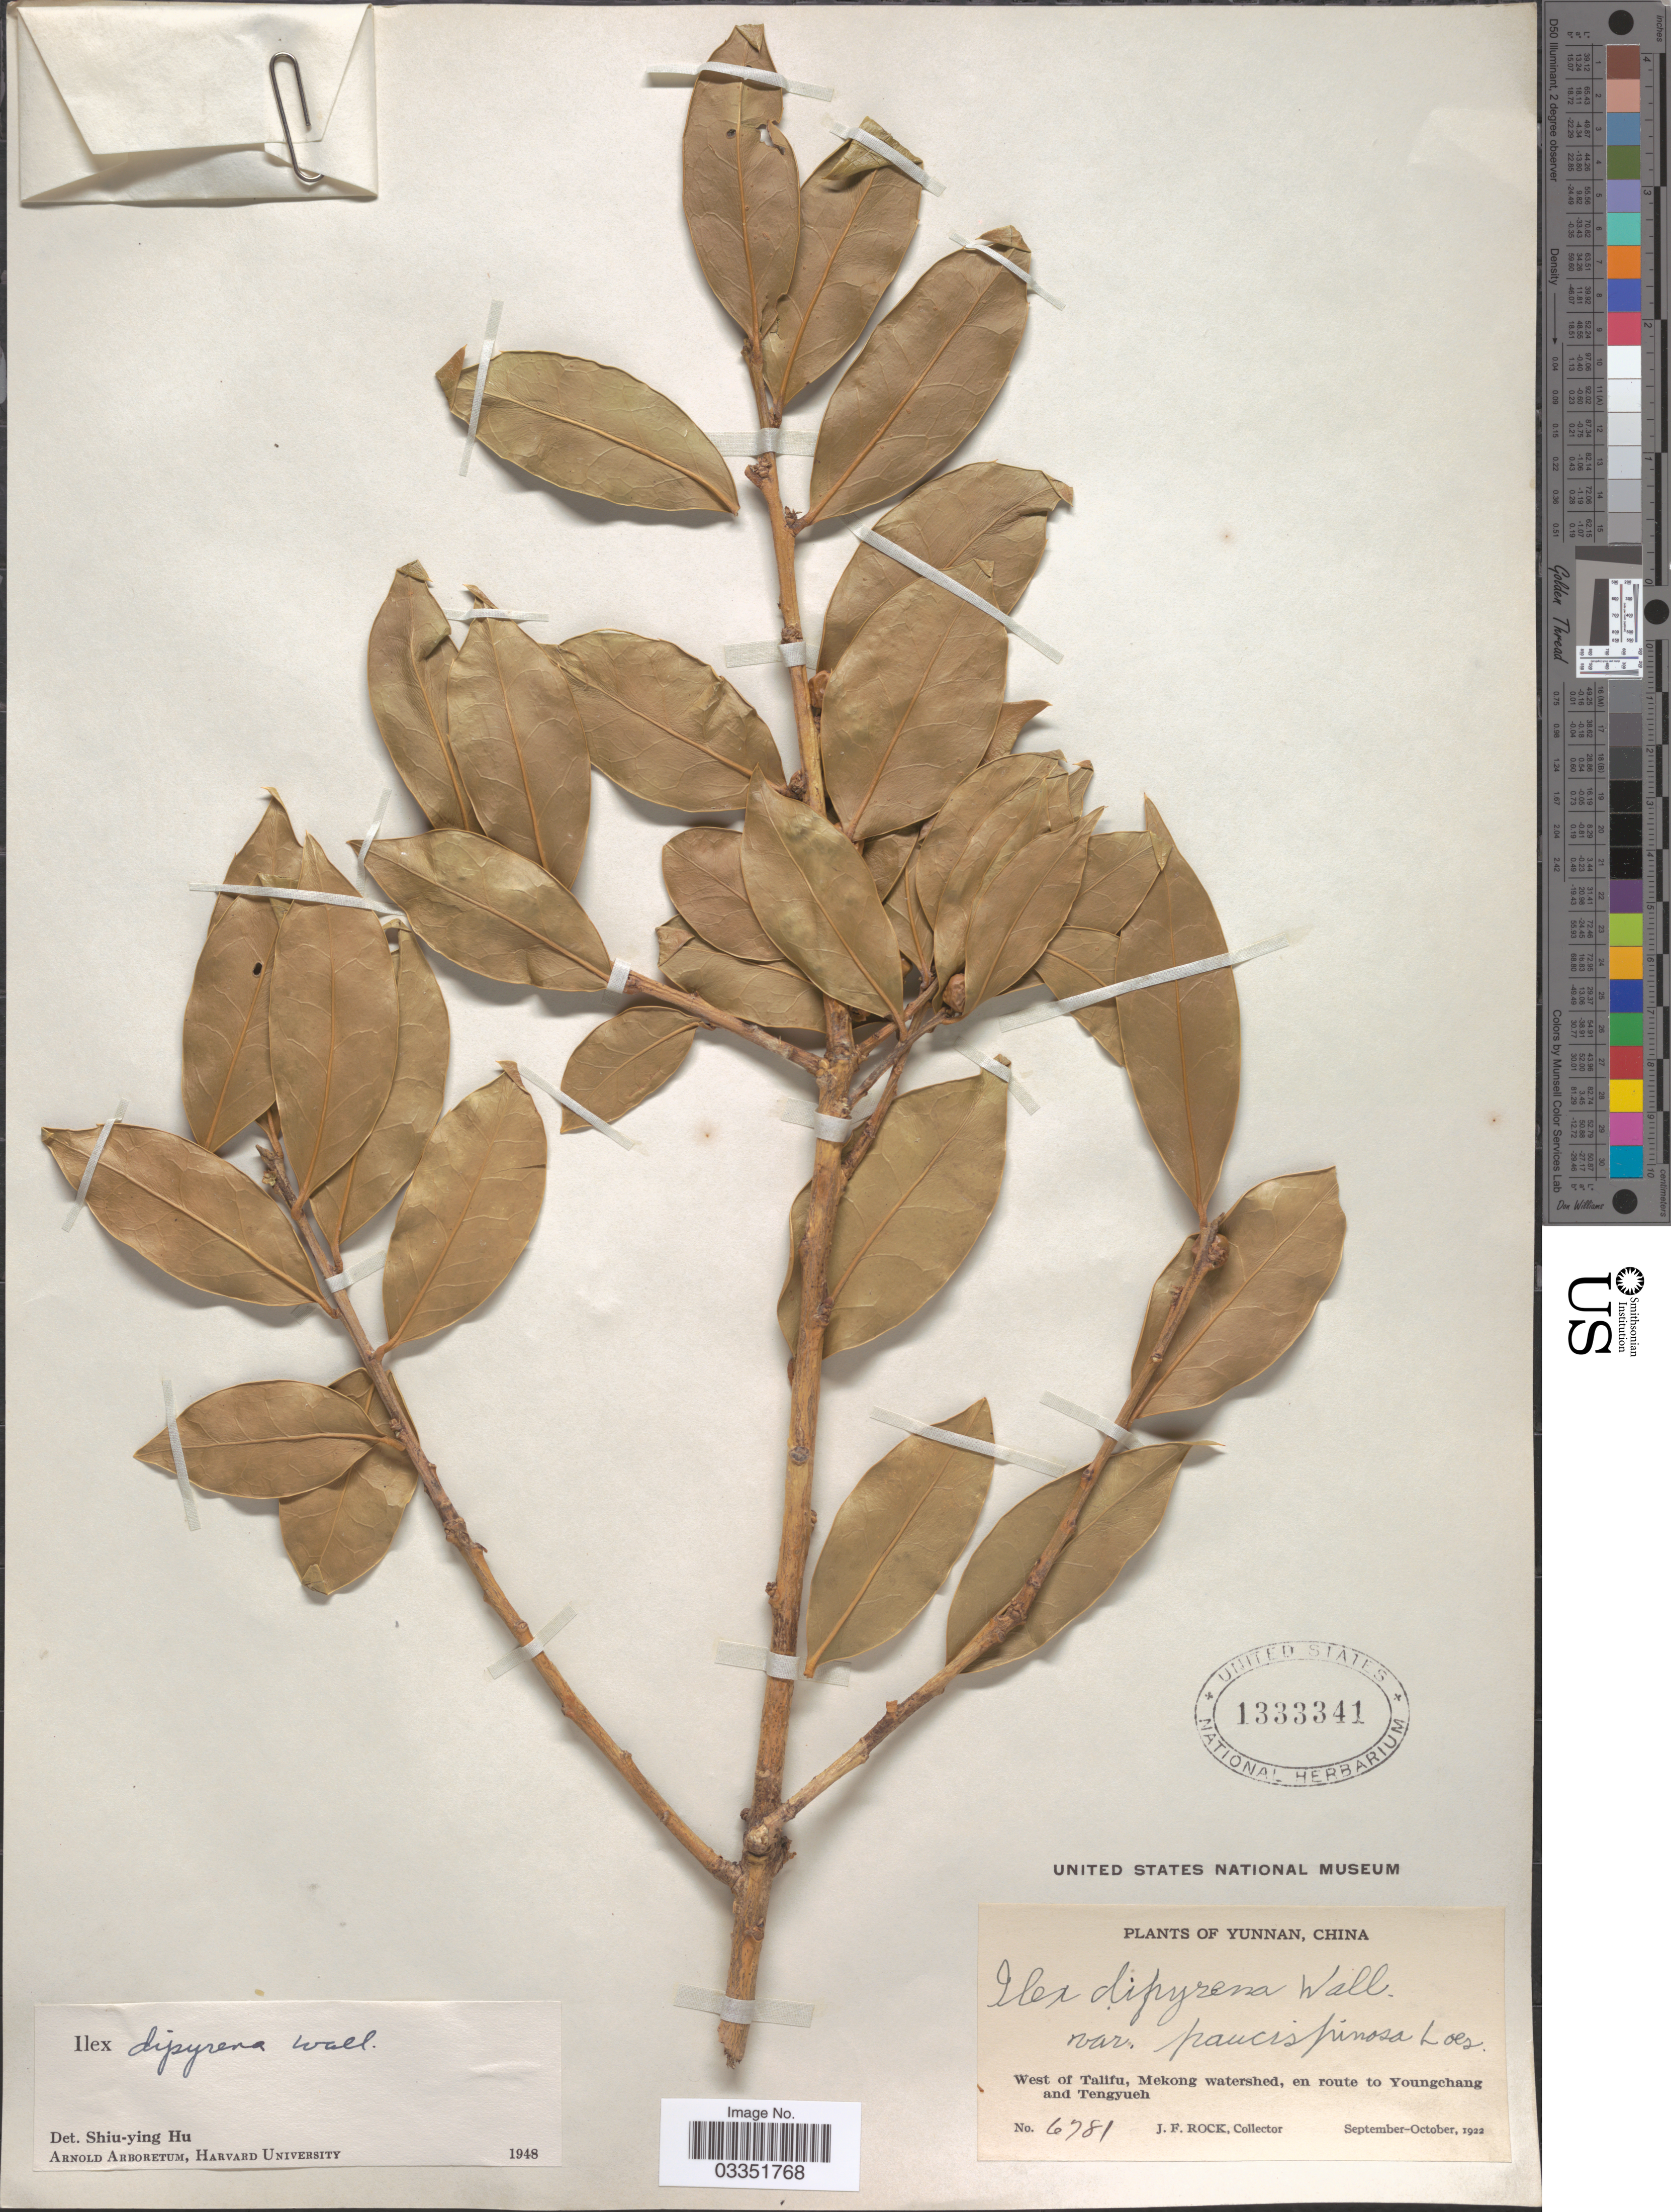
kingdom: Plantae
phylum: Tracheophyta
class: Magnoliopsida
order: Aquifoliales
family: Aquifoliaceae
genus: Ilex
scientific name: Ilex dipyrena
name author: Wall.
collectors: J. Rock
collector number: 6781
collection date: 1922-09/1922-10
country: China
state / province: Yunnan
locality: West of Talifu, Mekong watershed, en route to Youngchang and Tengyueh.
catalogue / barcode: US 1333341